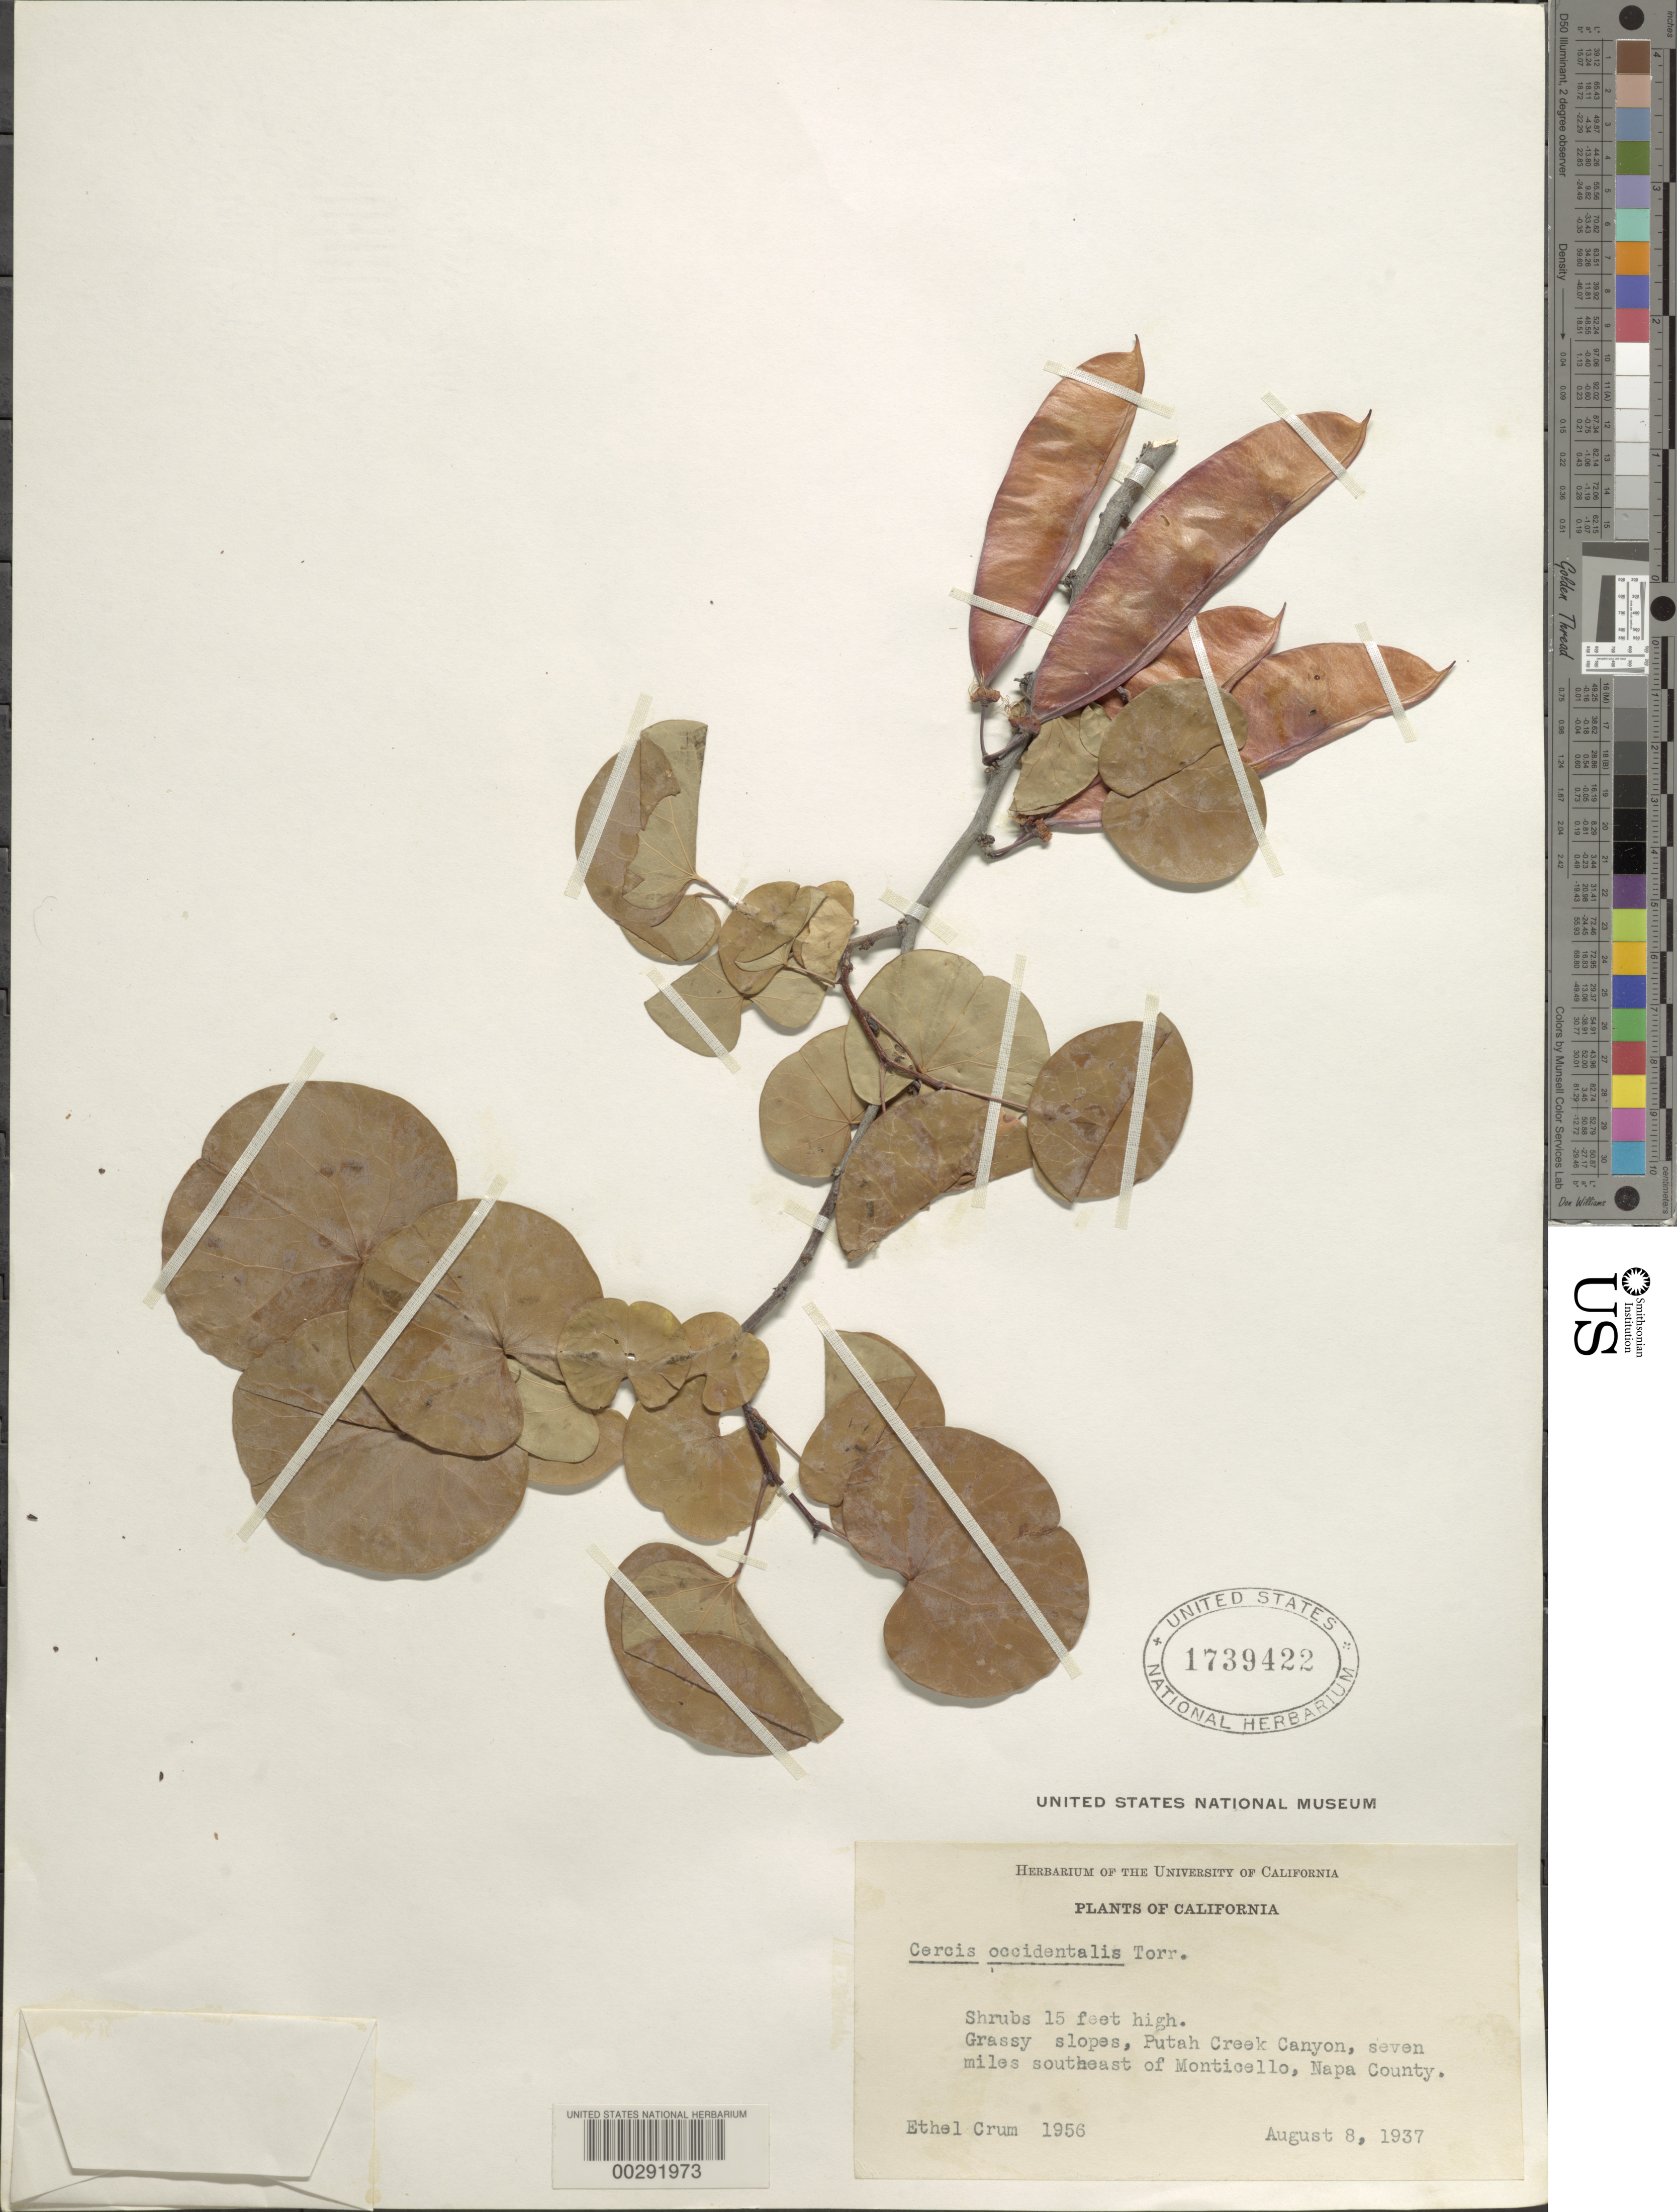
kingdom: Plantae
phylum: Tracheophyta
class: Magnoliopsida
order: Fabales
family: Fabaceae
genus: Cercis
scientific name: Cercis occidentalis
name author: Torr. ex A. Gray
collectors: E. Crum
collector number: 1956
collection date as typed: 08 Aug 1937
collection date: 1937-08-08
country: United States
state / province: California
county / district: Napa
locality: Putah creek canyon, 7 mi se of monticello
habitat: Grassy slopes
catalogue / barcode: US 1739422